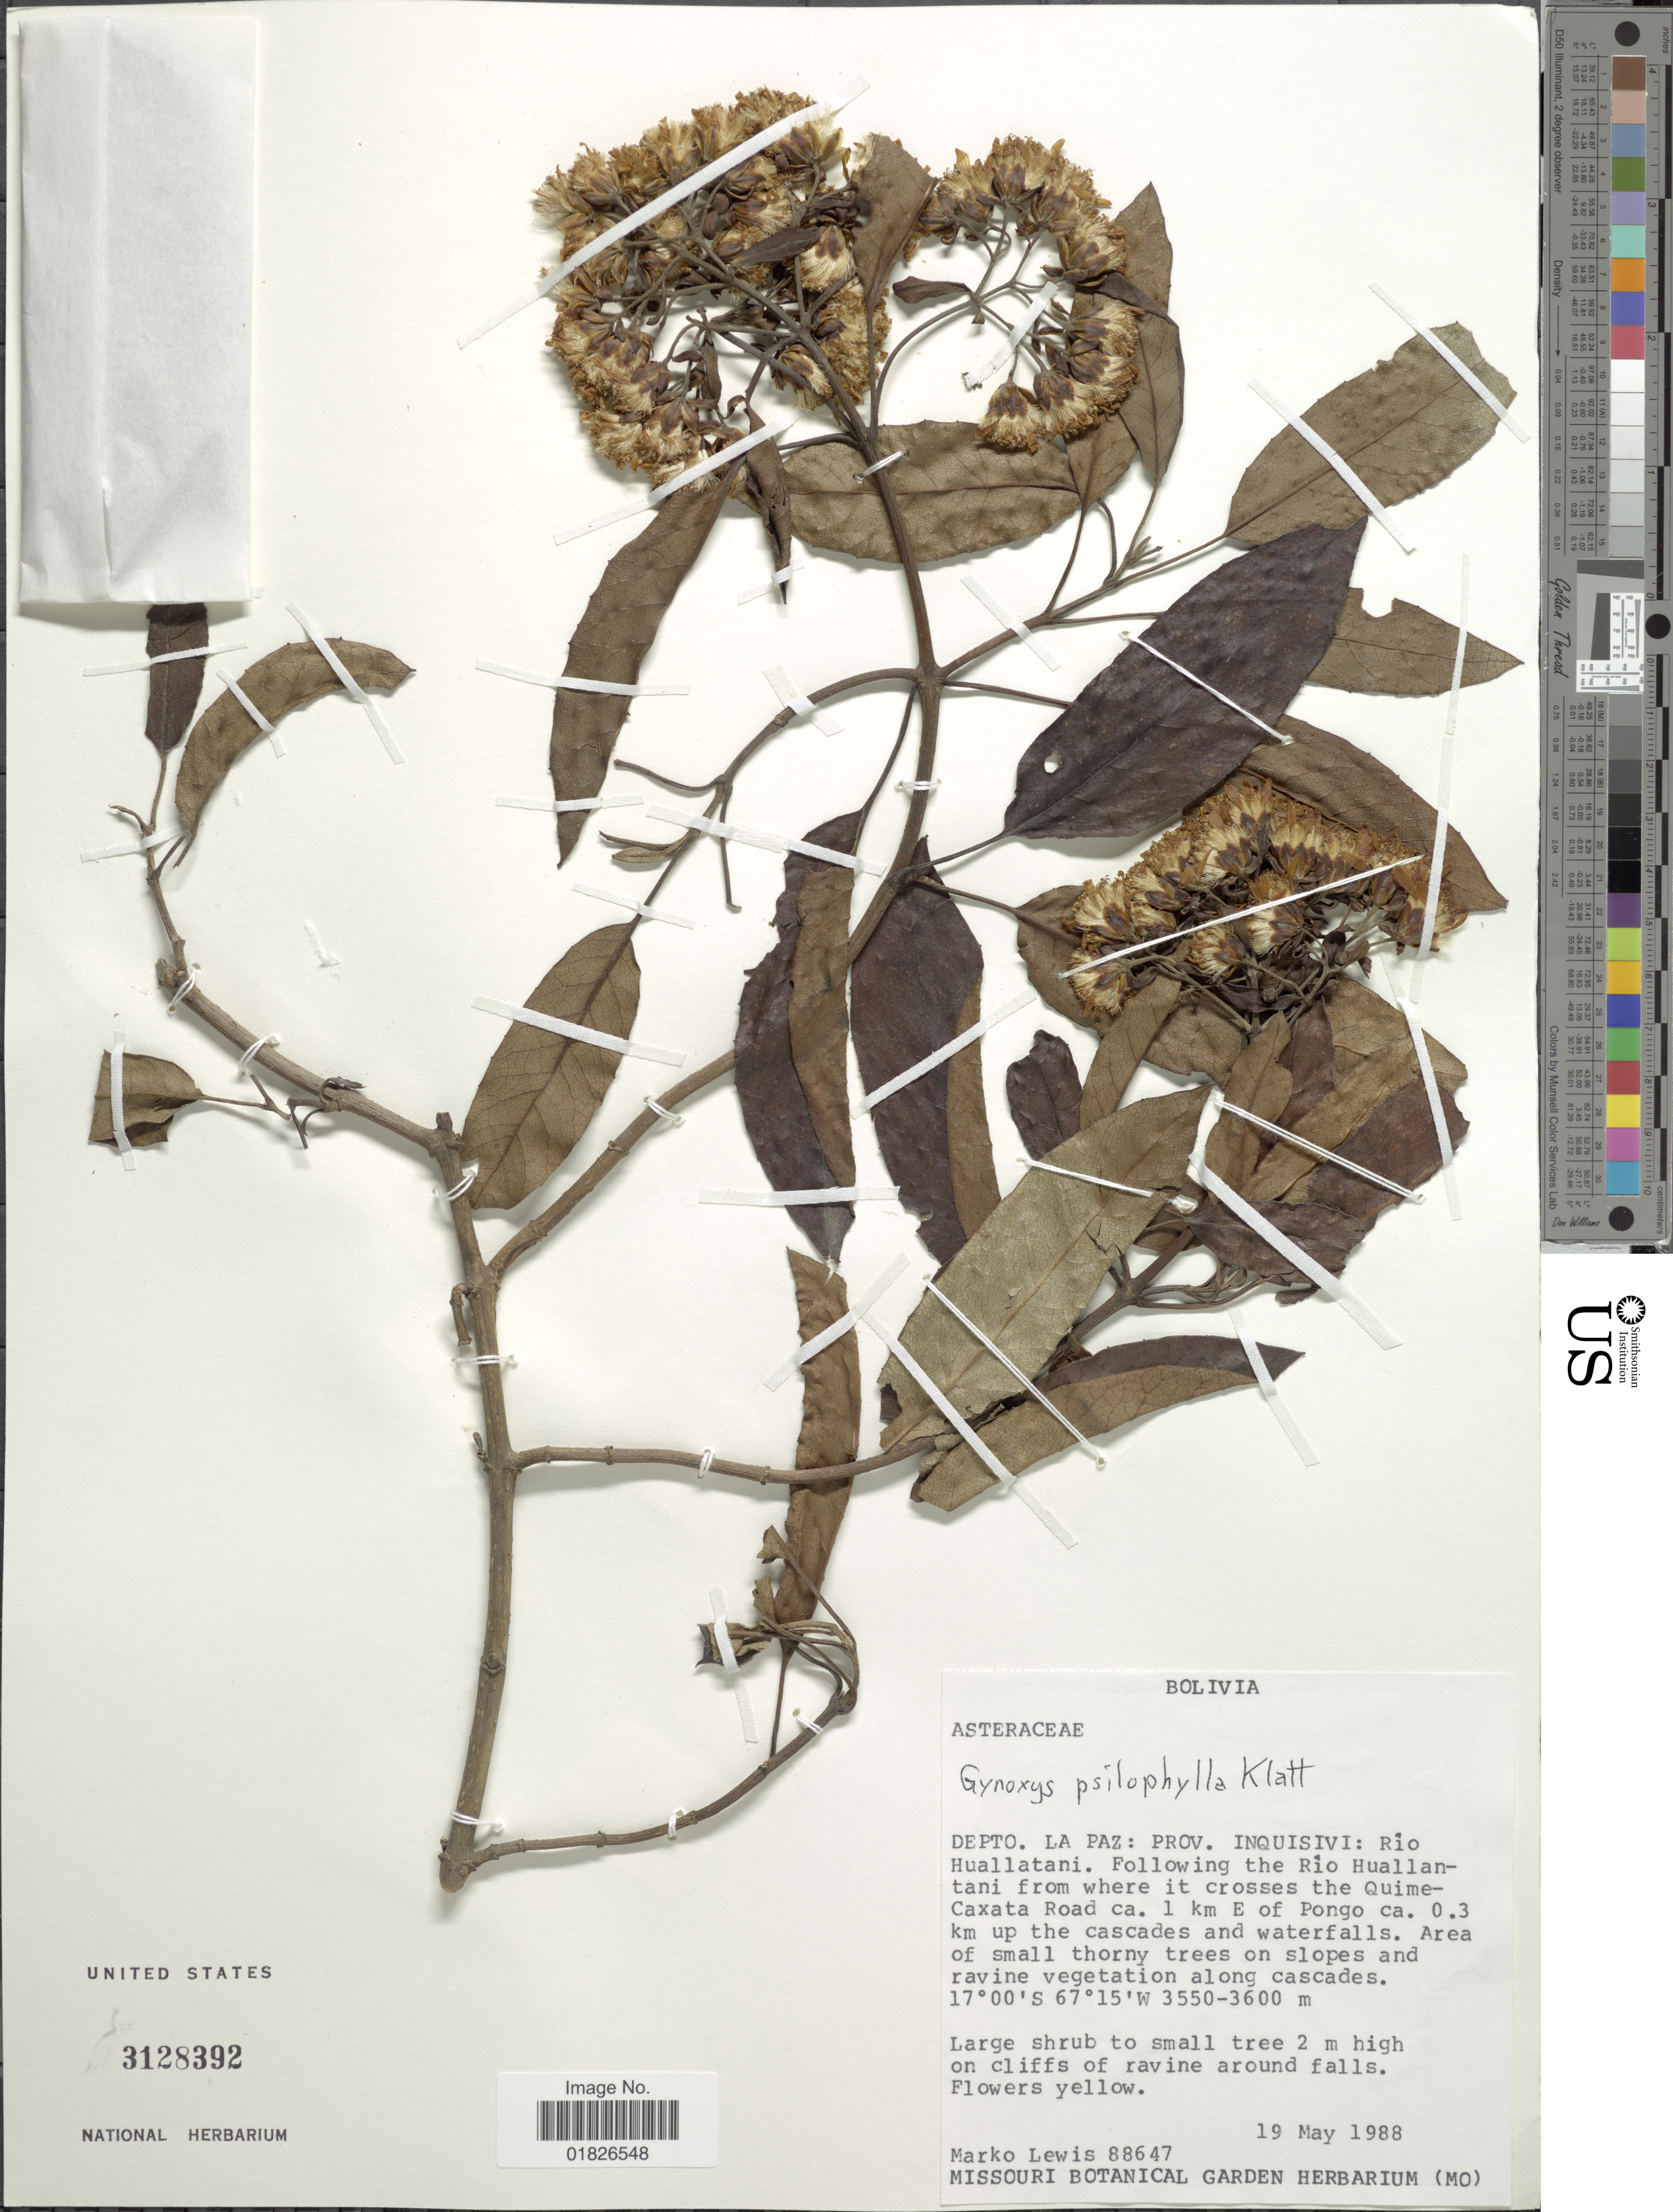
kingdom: Plantae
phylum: Tracheophyta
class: Magnoliopsida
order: Asterales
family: Asteraceae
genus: Gynoxys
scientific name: Gynoxys psilophylla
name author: Klatt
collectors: M. A. Lewis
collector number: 88647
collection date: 1988-05-19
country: Bolivia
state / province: La Paz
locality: Prov. Inquisivi, Rio Huallatani, following the Rio Huallantani from where it crosses the Quime-Caxata Road ca 1 km E of Pongo ca 0.3 km up the cascades and waterfalls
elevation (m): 3550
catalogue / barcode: US 3128392